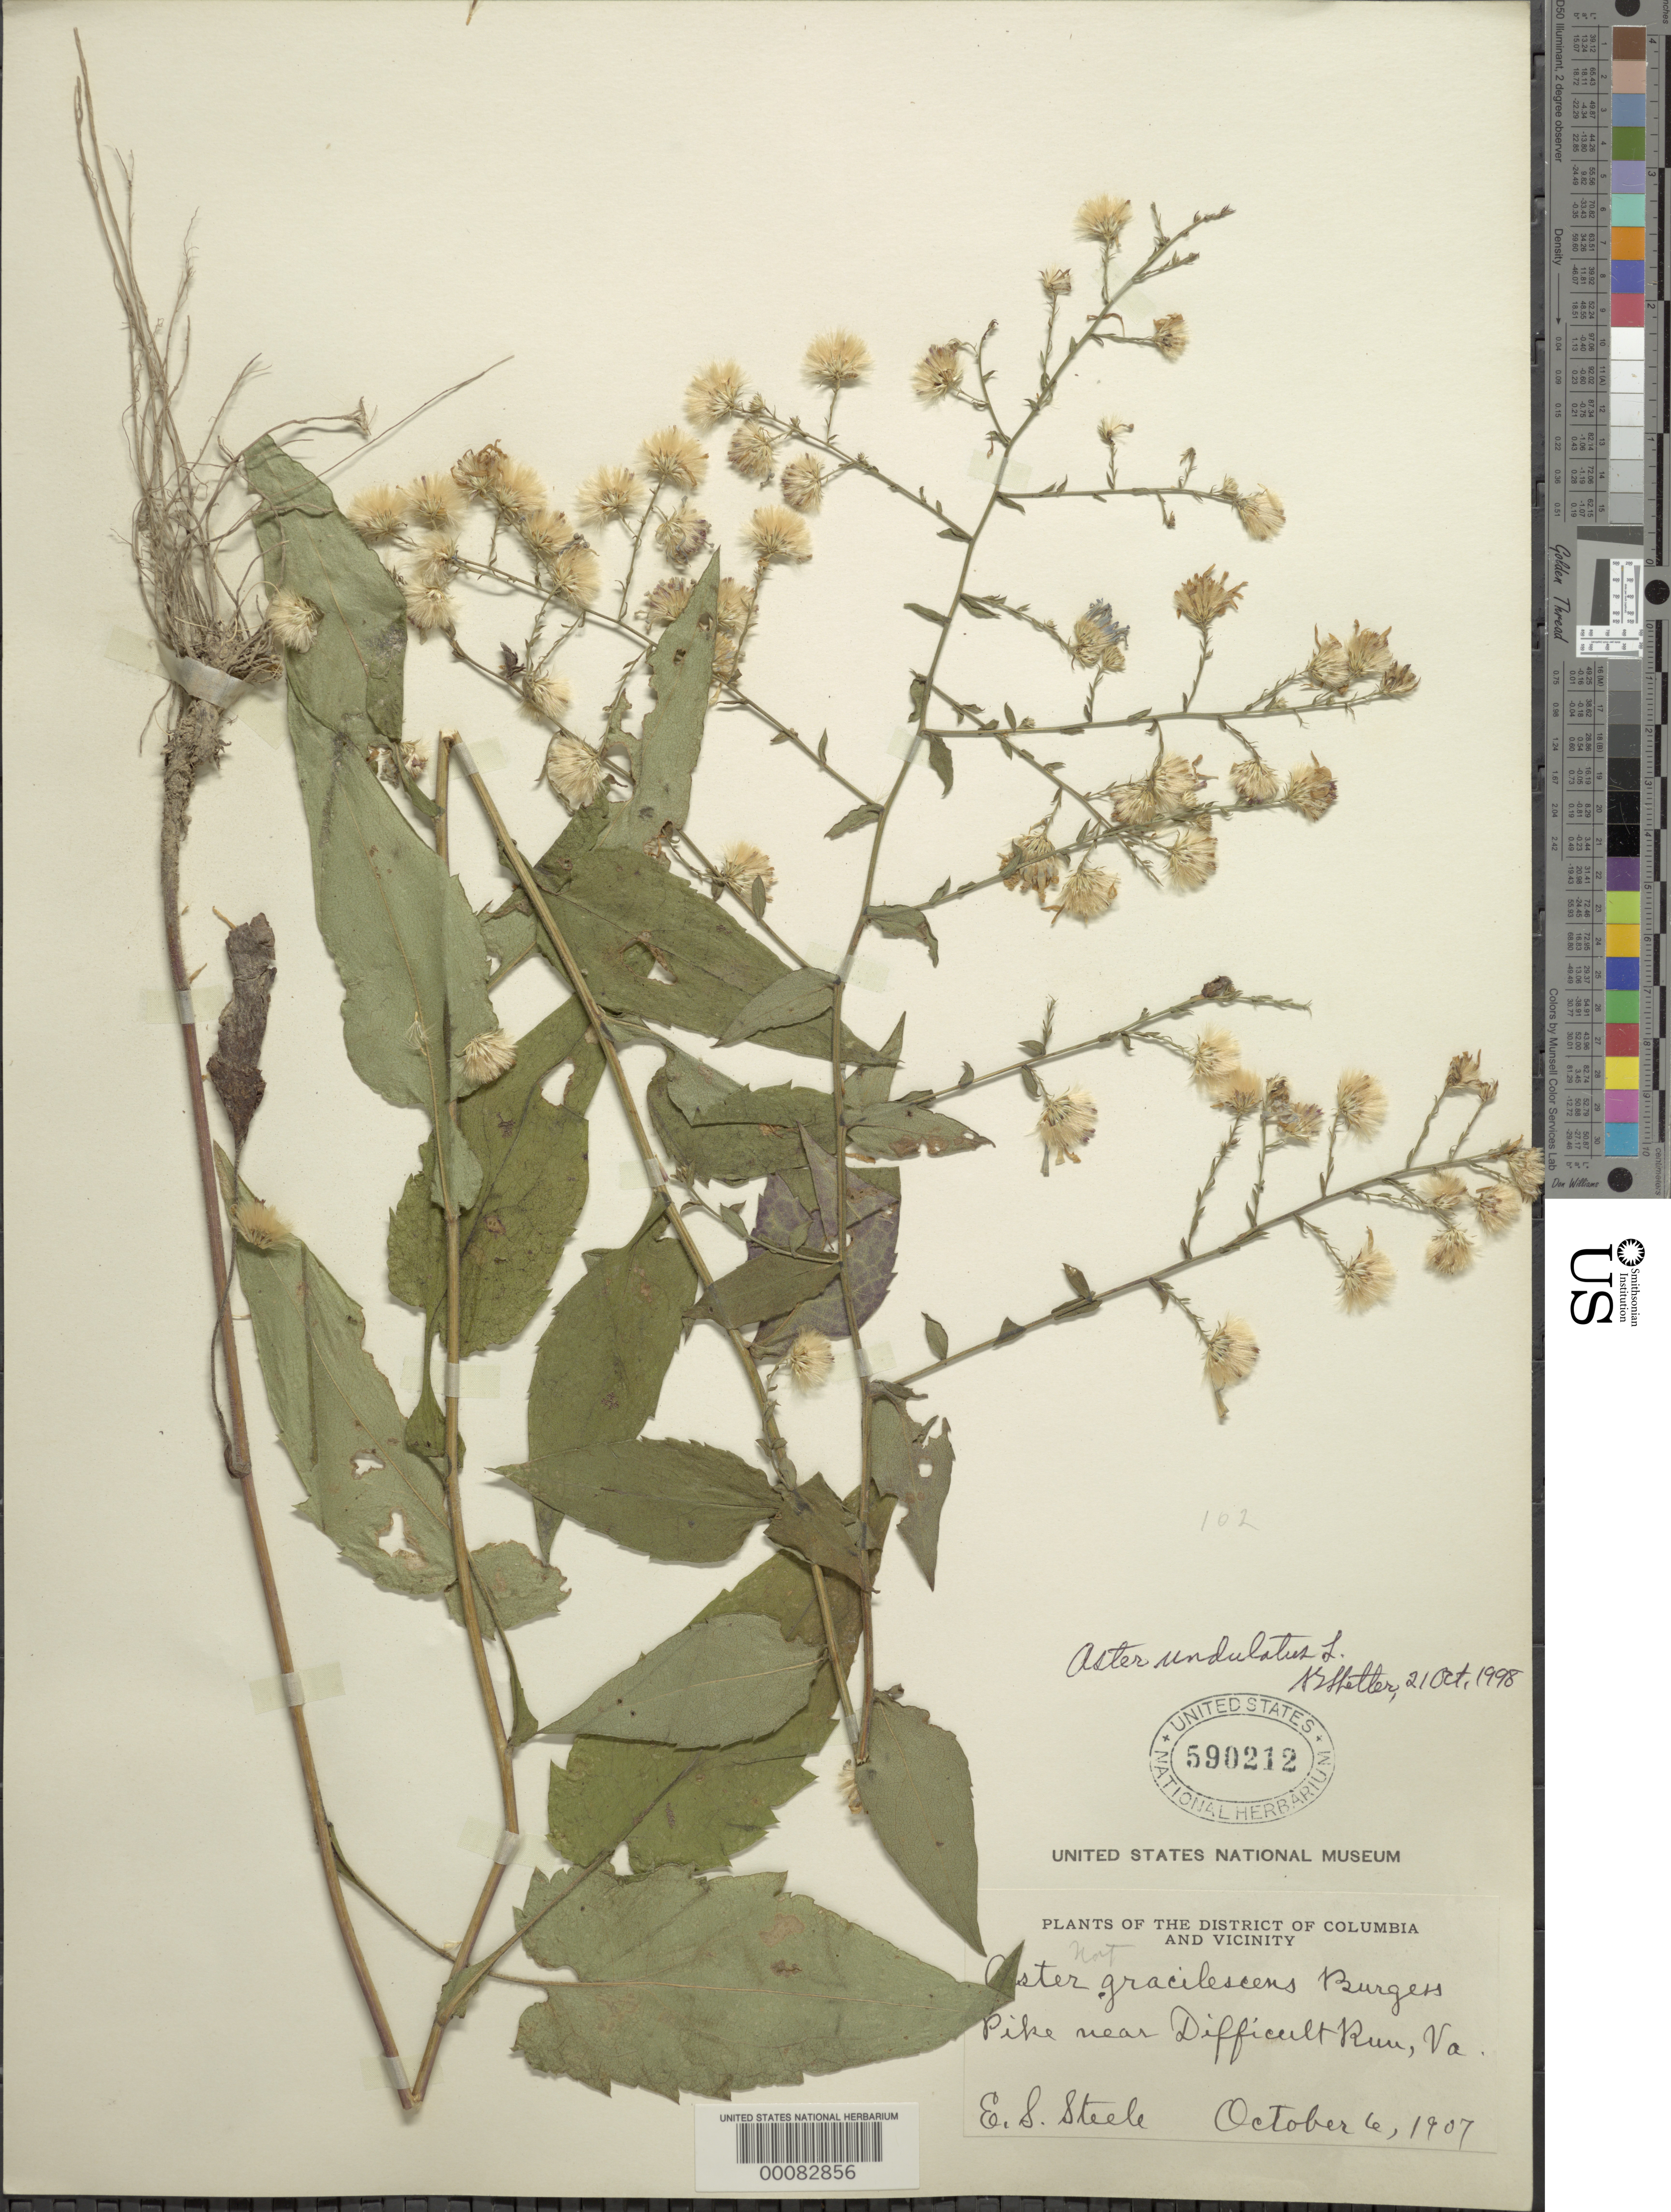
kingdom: Plantae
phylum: Tracheophyta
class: Magnoliopsida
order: Asterales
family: Asteraceae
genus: Symphyotrichum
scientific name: Symphyotrichum undulatum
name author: (L.) G.L. Nesom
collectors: E. Steele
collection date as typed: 06 Oct 1907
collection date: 1907-10-06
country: United States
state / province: Virginia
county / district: Fairfax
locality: Pike near Difficult Run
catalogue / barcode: US 590212